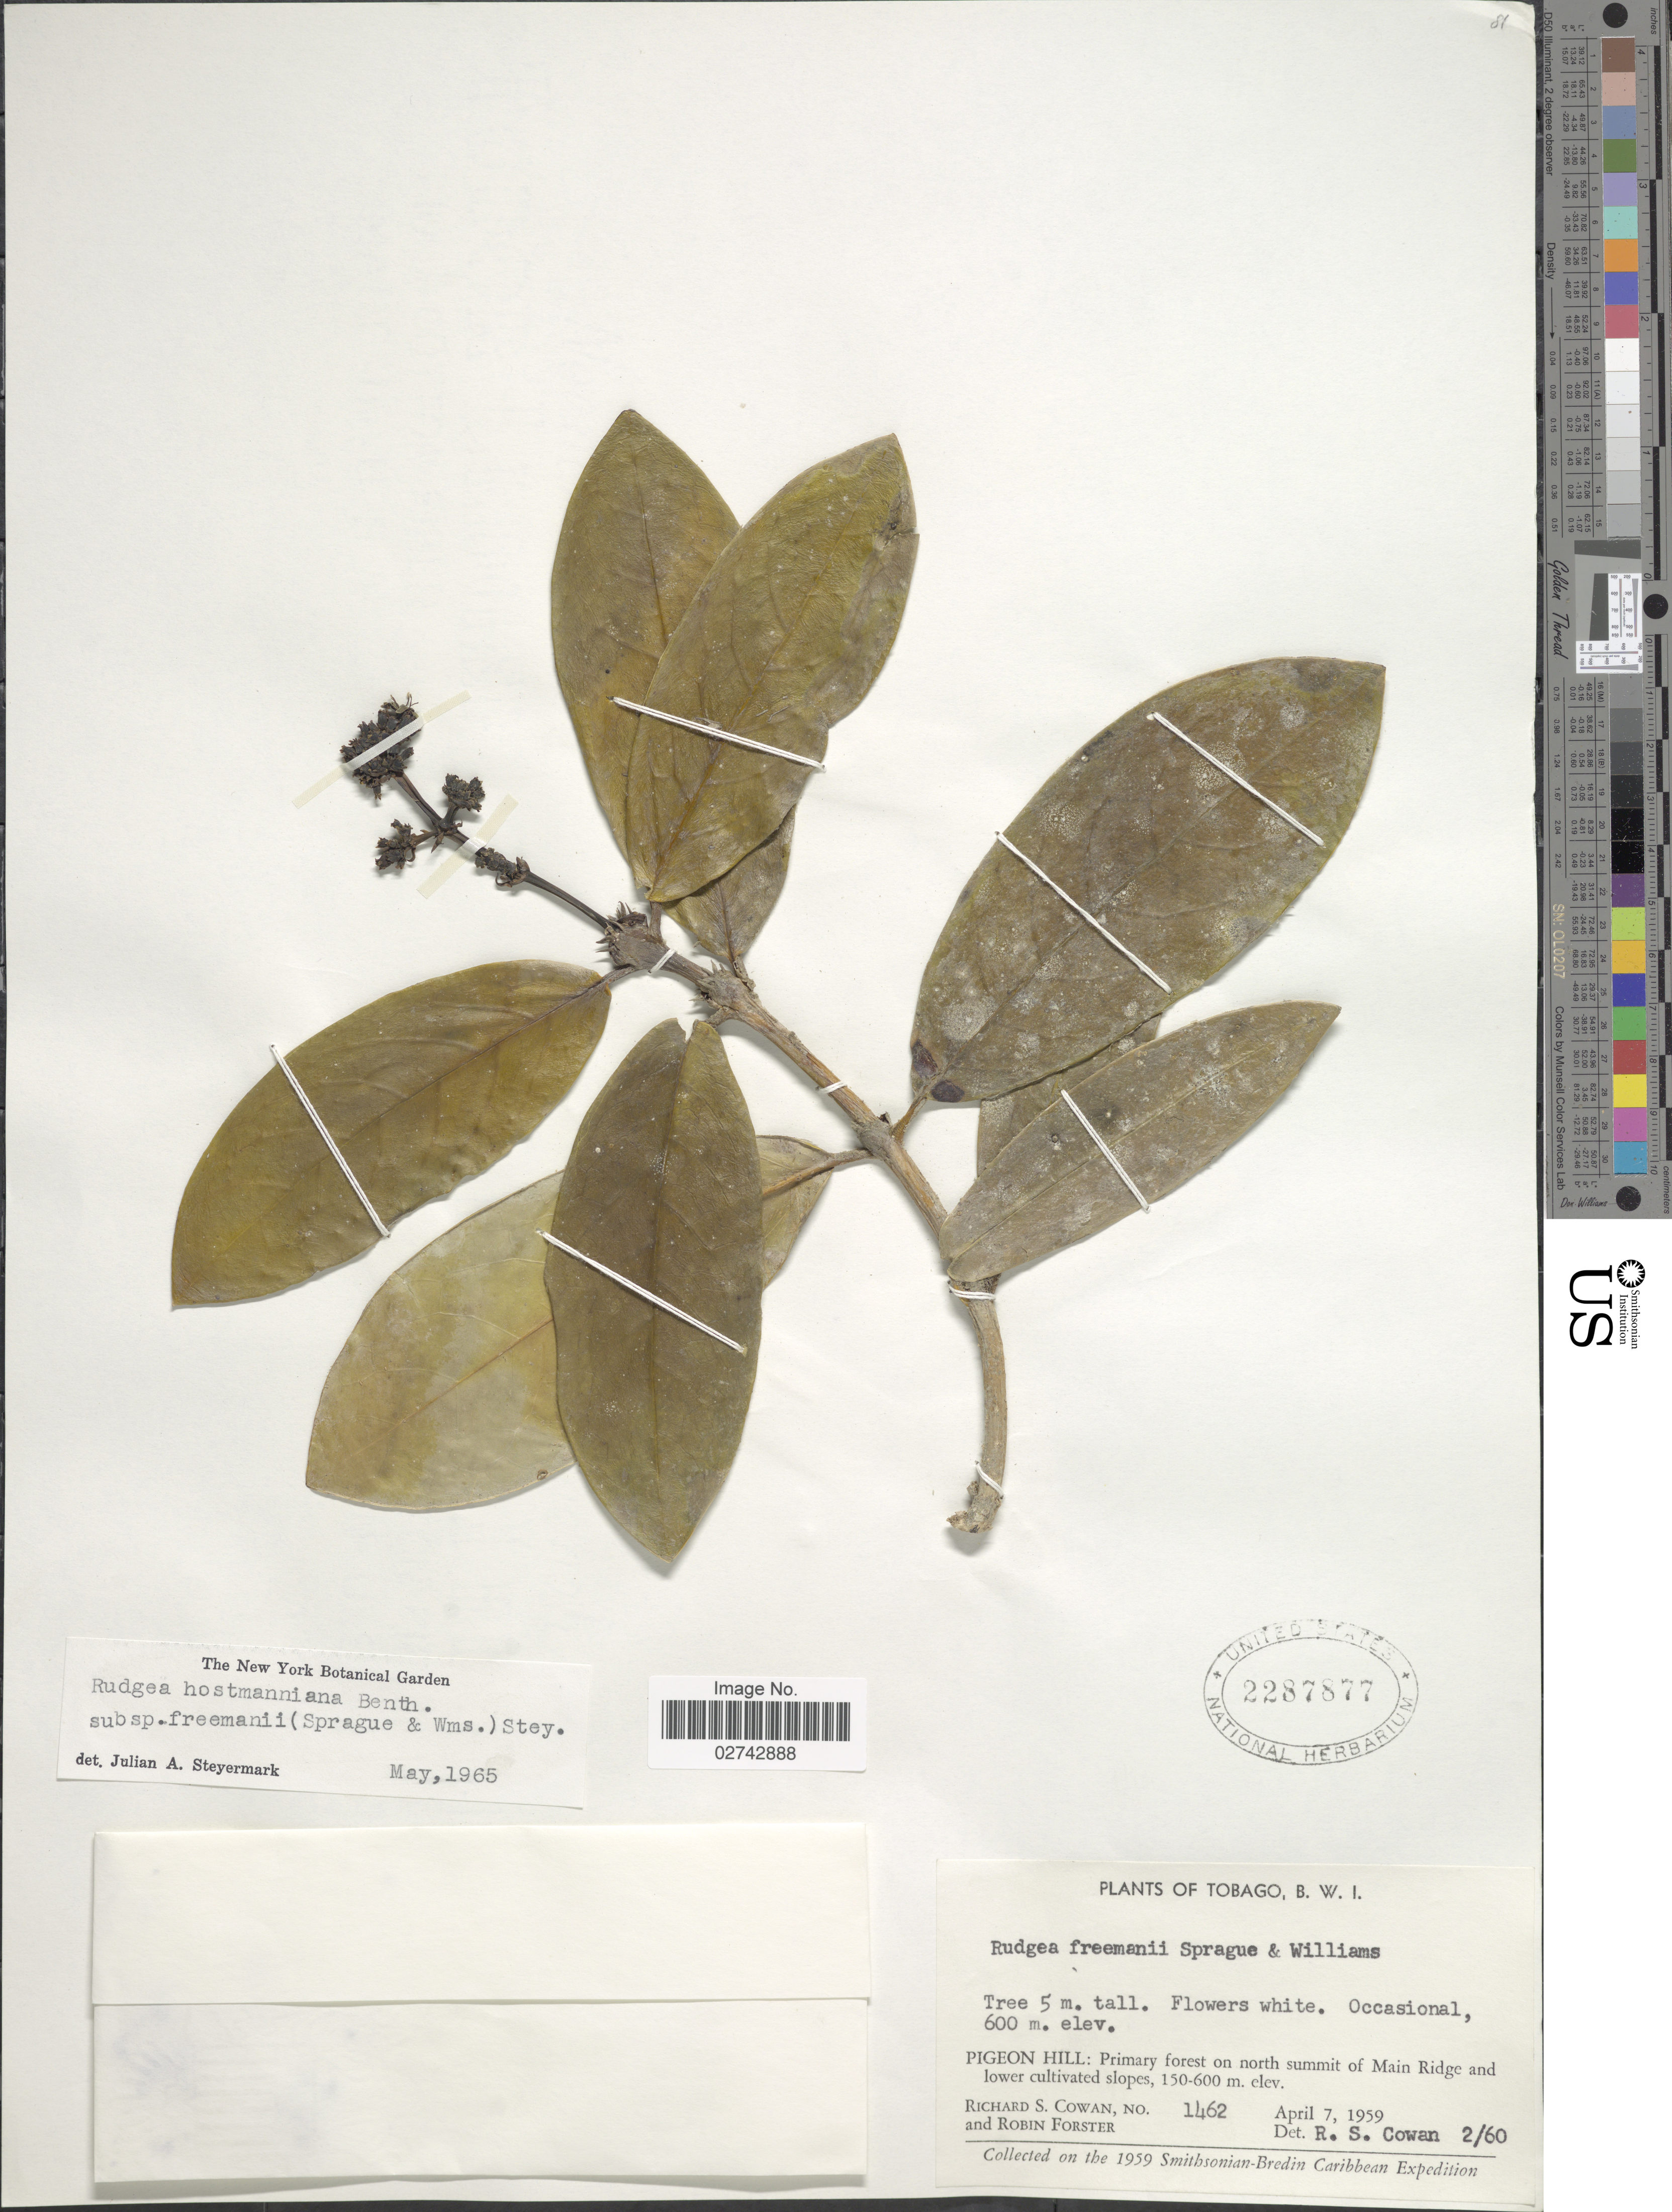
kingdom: Plantae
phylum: Tracheophyta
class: Magnoliopsida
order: Gentianales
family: Rubiaceae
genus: Rudgea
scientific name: Rudgea hostmanniana subsp. freemanii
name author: (C. Sprague & R.O. Williams ex R.O. Williams & Cheesman) Steyerm.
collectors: R. S. Cowan & R. Forster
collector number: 1462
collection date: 1959-04-07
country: Trinidad and Tobago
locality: Tobago. Pigeon Hill: on north summit of Main Ridge and lower cultivated slopes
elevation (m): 600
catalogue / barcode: US 2287877